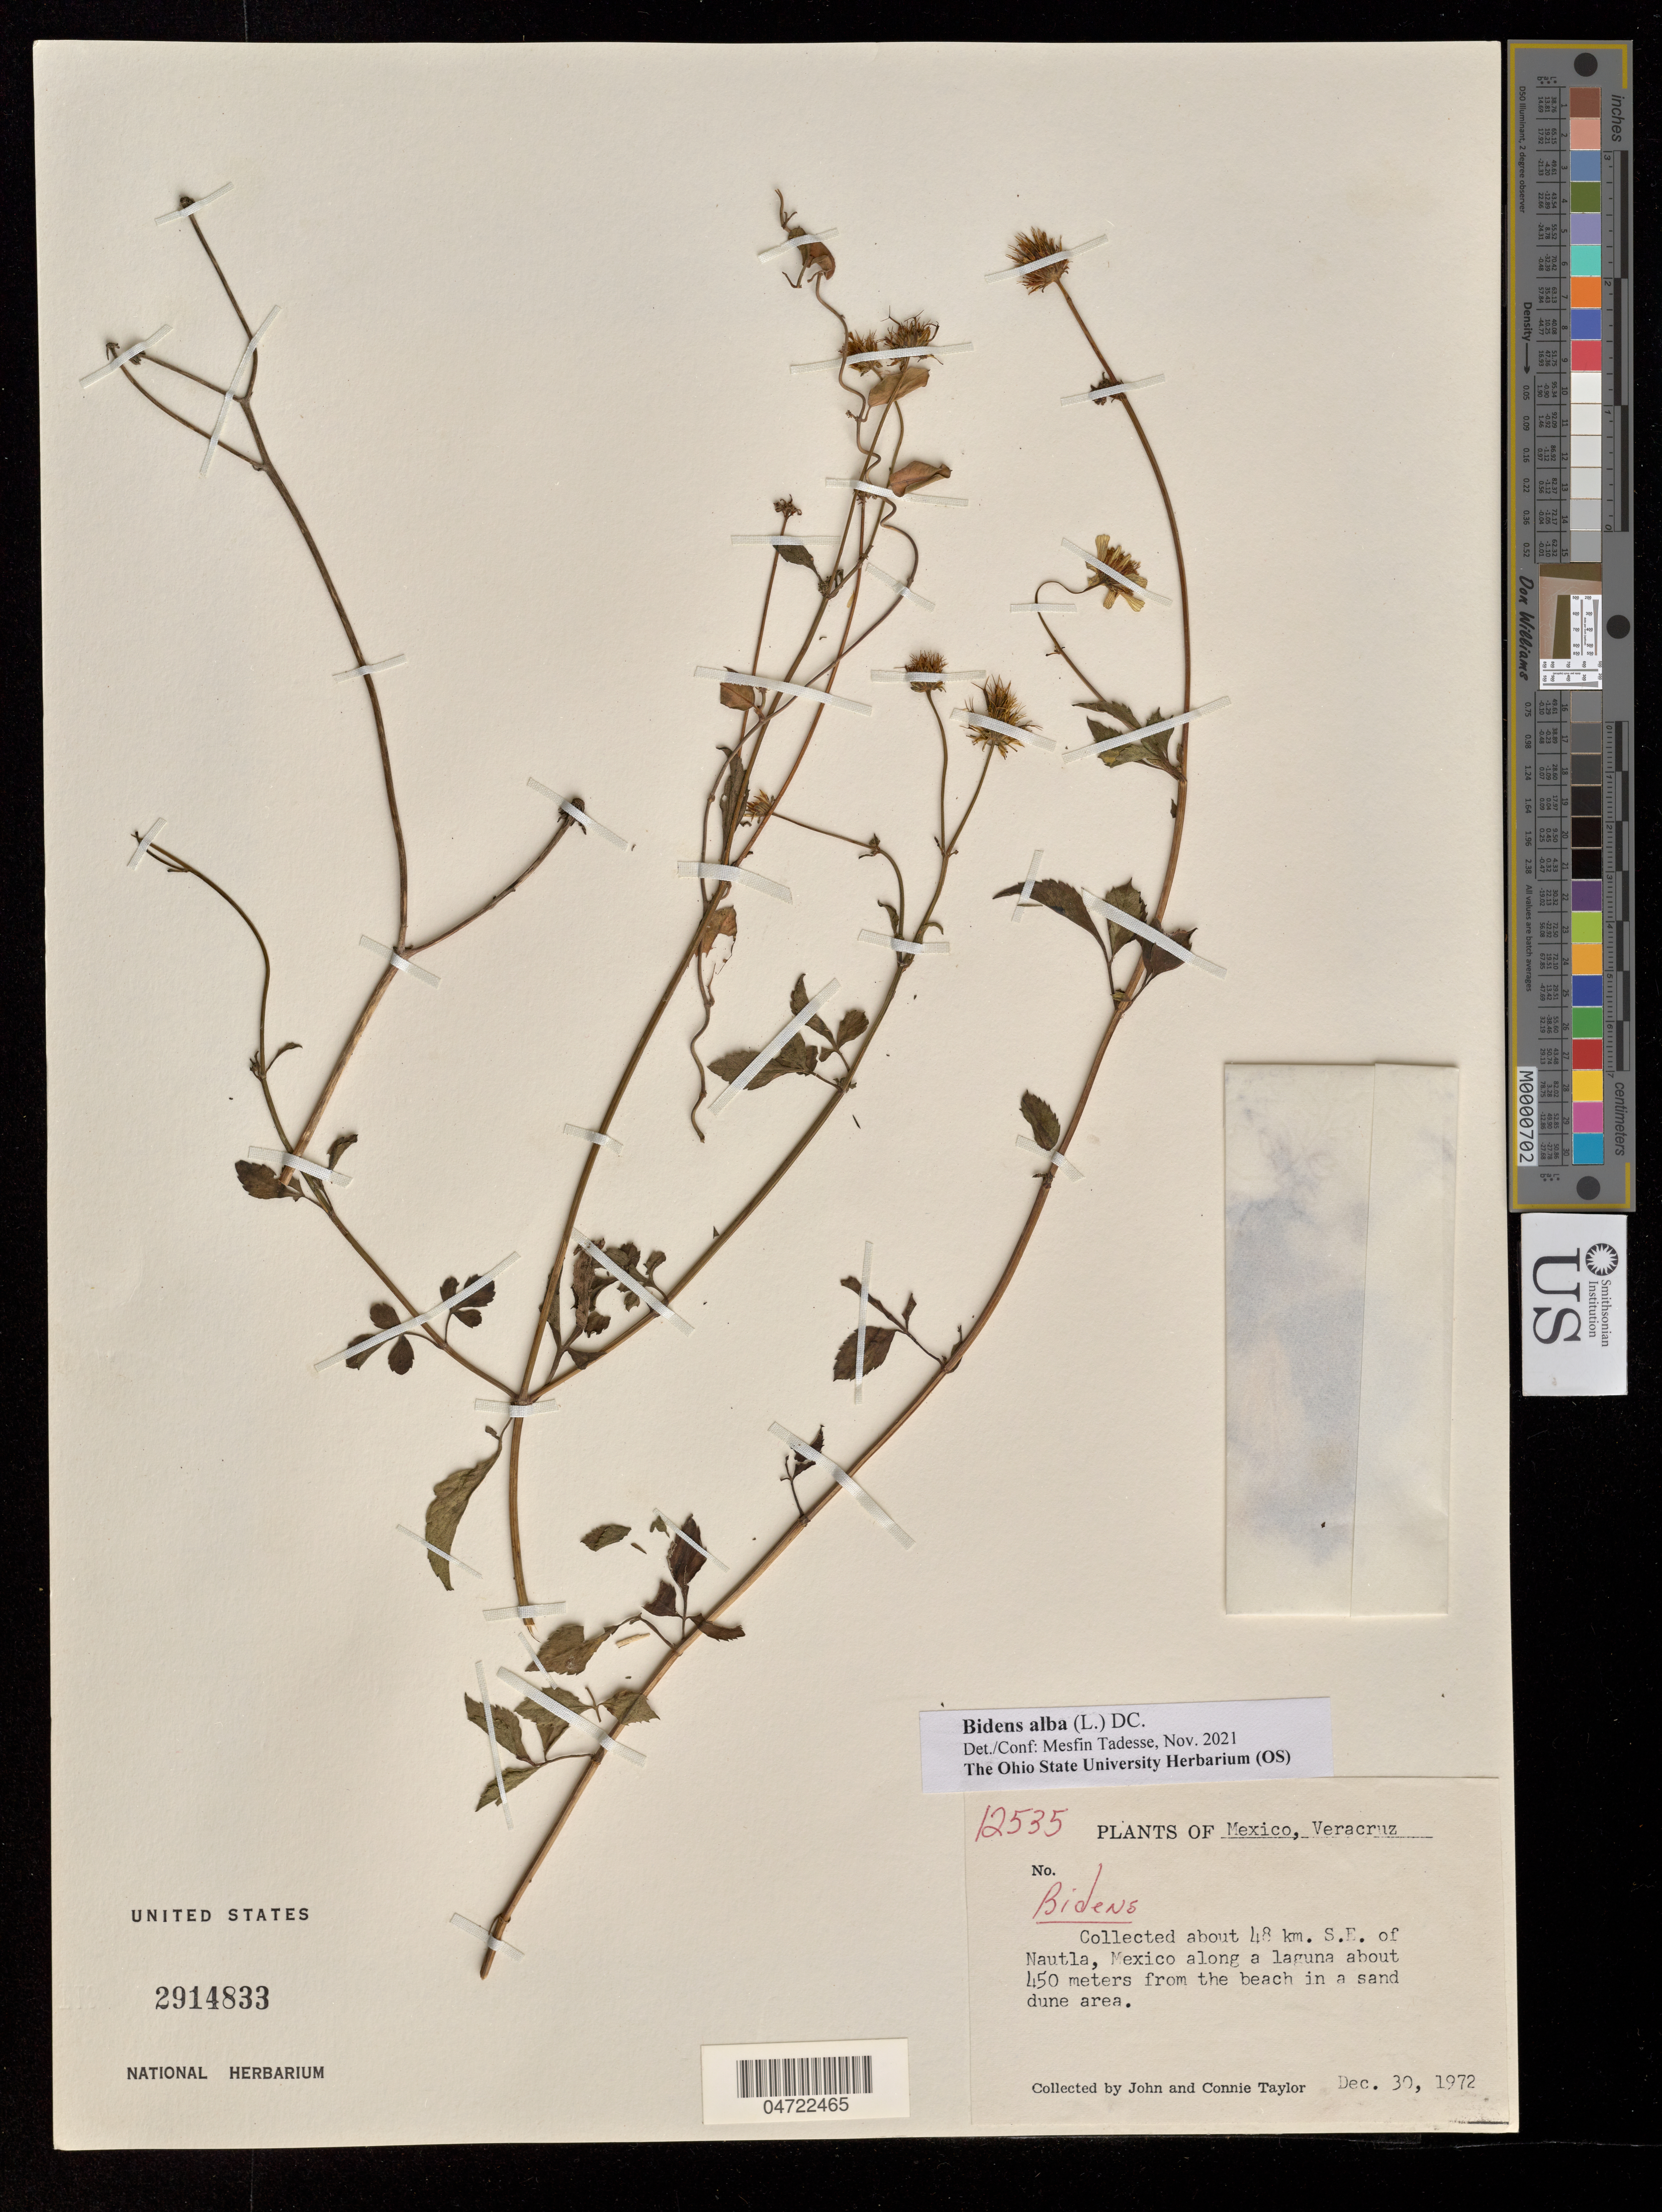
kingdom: Plantae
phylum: Tracheophyta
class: Magnoliopsida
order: Asterales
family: Asteraceae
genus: Bidens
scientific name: Bidens alba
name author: (L.) DC.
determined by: Tadesse, M.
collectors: J. Taylor & C. Taylor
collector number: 12535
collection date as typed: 30 Dec 1972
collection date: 1972-12-30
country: Mexico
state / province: Veracruz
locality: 48 km SE of Nautla, Mexico along a laguna about 450 m from the beach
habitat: In sand dune area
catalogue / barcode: US 2914833